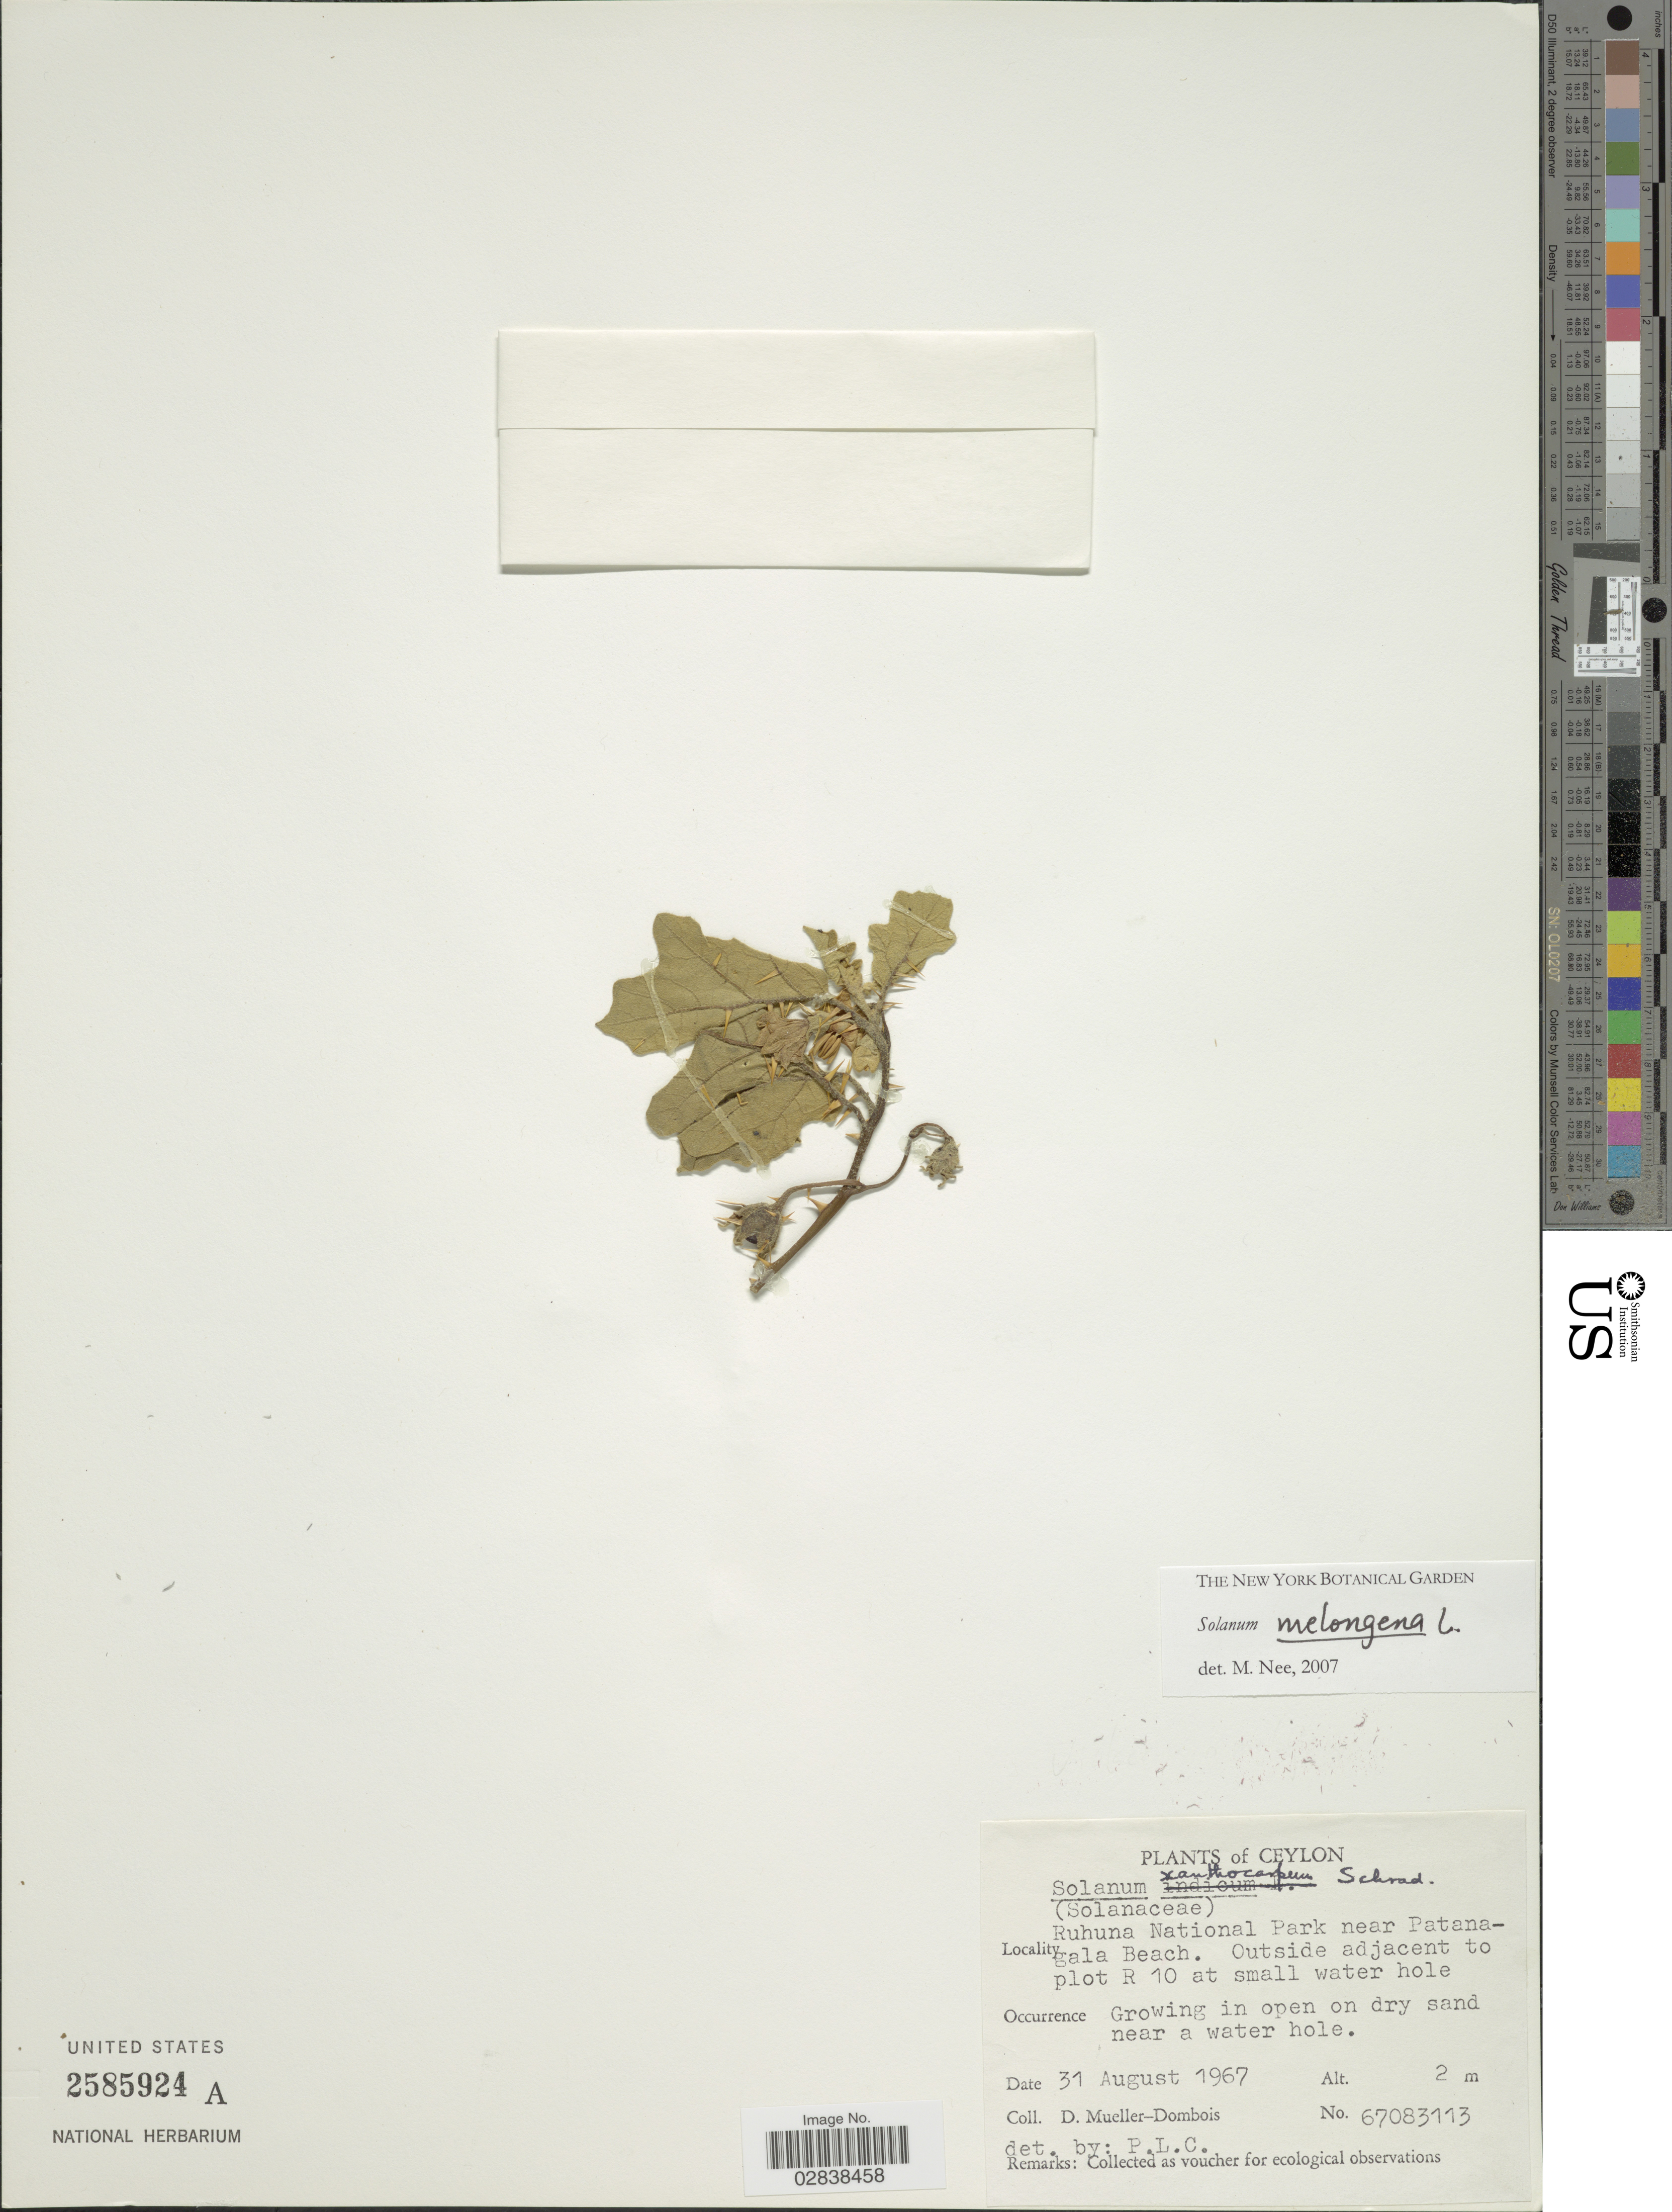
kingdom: Plantae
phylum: Tracheophyta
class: Magnoliopsida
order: Solanales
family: Solanaceae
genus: Solanum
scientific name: Solanum melongena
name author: L.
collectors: D. Mueller-Dombois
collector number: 67083113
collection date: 1967-08-31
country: Sri Lanka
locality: Ceylon, Ruhuna National Park near Patanagala Beach, Outside adjacent to plot R 10 at small water hole.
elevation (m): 2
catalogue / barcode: US 2585924A